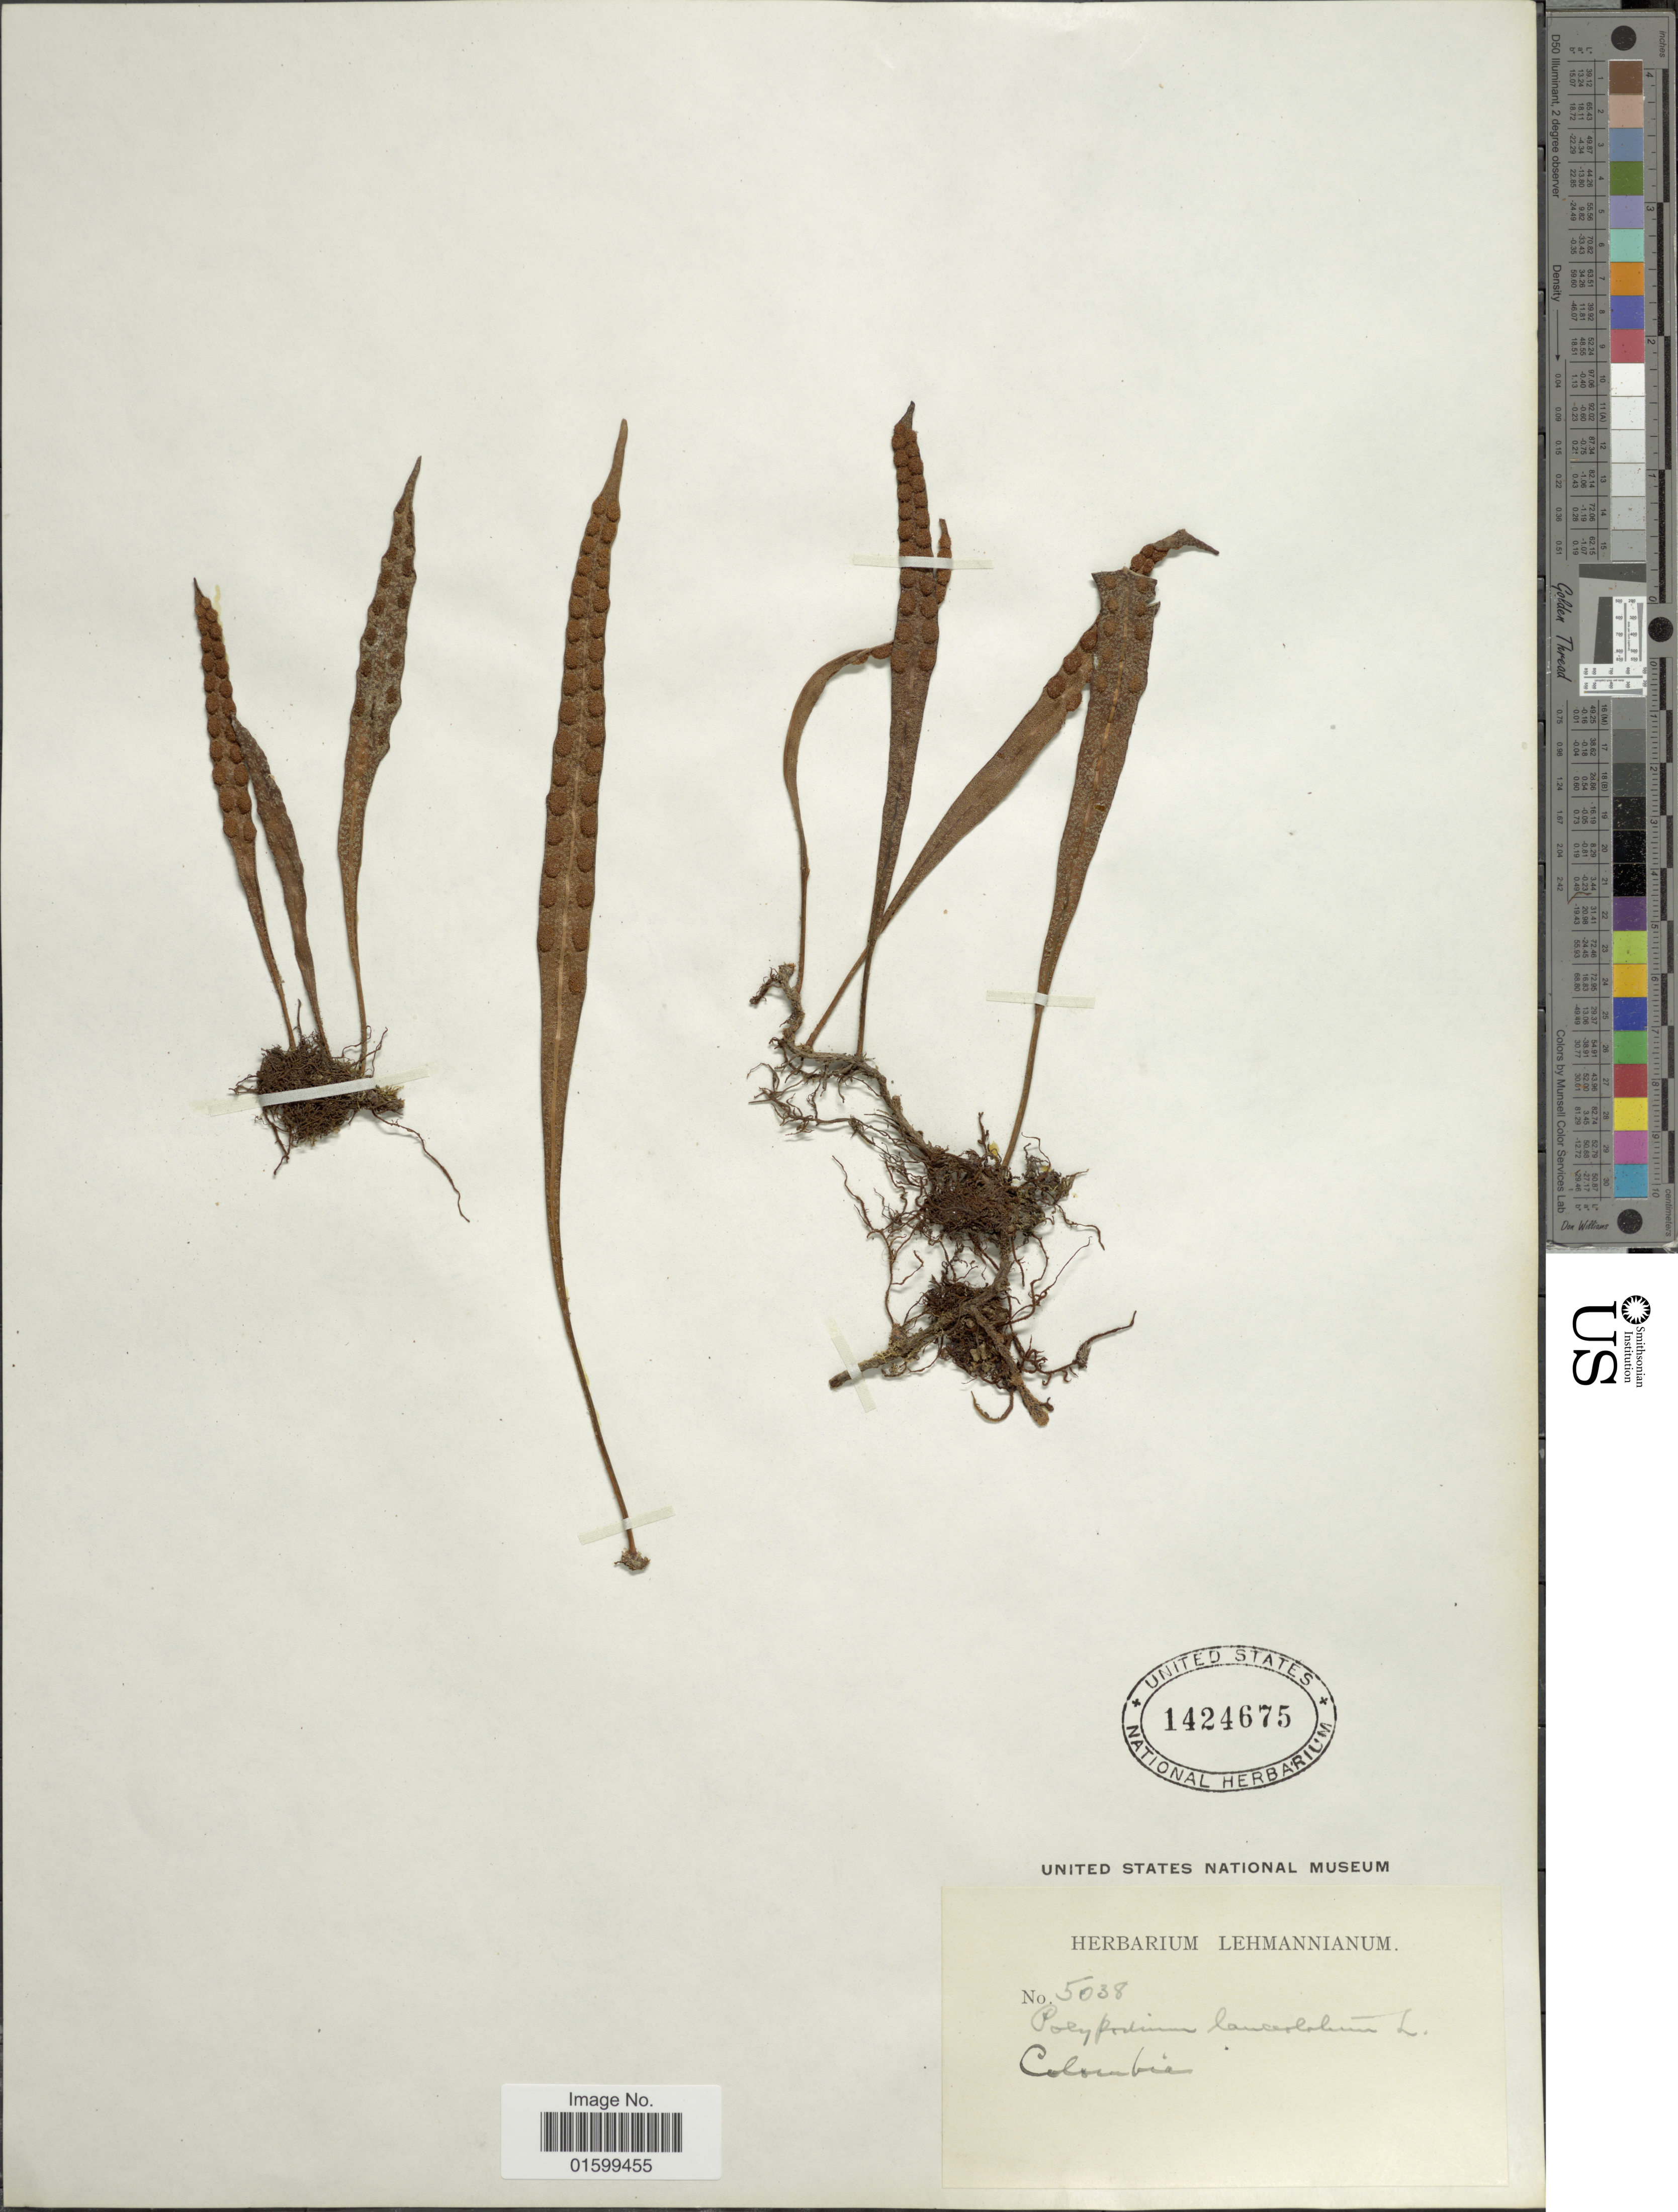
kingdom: Plantae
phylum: Tracheophyta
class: Polypodiopsida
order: Polypodiales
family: Polypodiaceae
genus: Pleopeltis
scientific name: Pleopeltis macrocarpa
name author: (Bory ex Willd.) Kaulf.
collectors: ex herb. Lehmannianum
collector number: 5038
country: Colombia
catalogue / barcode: US 1424675